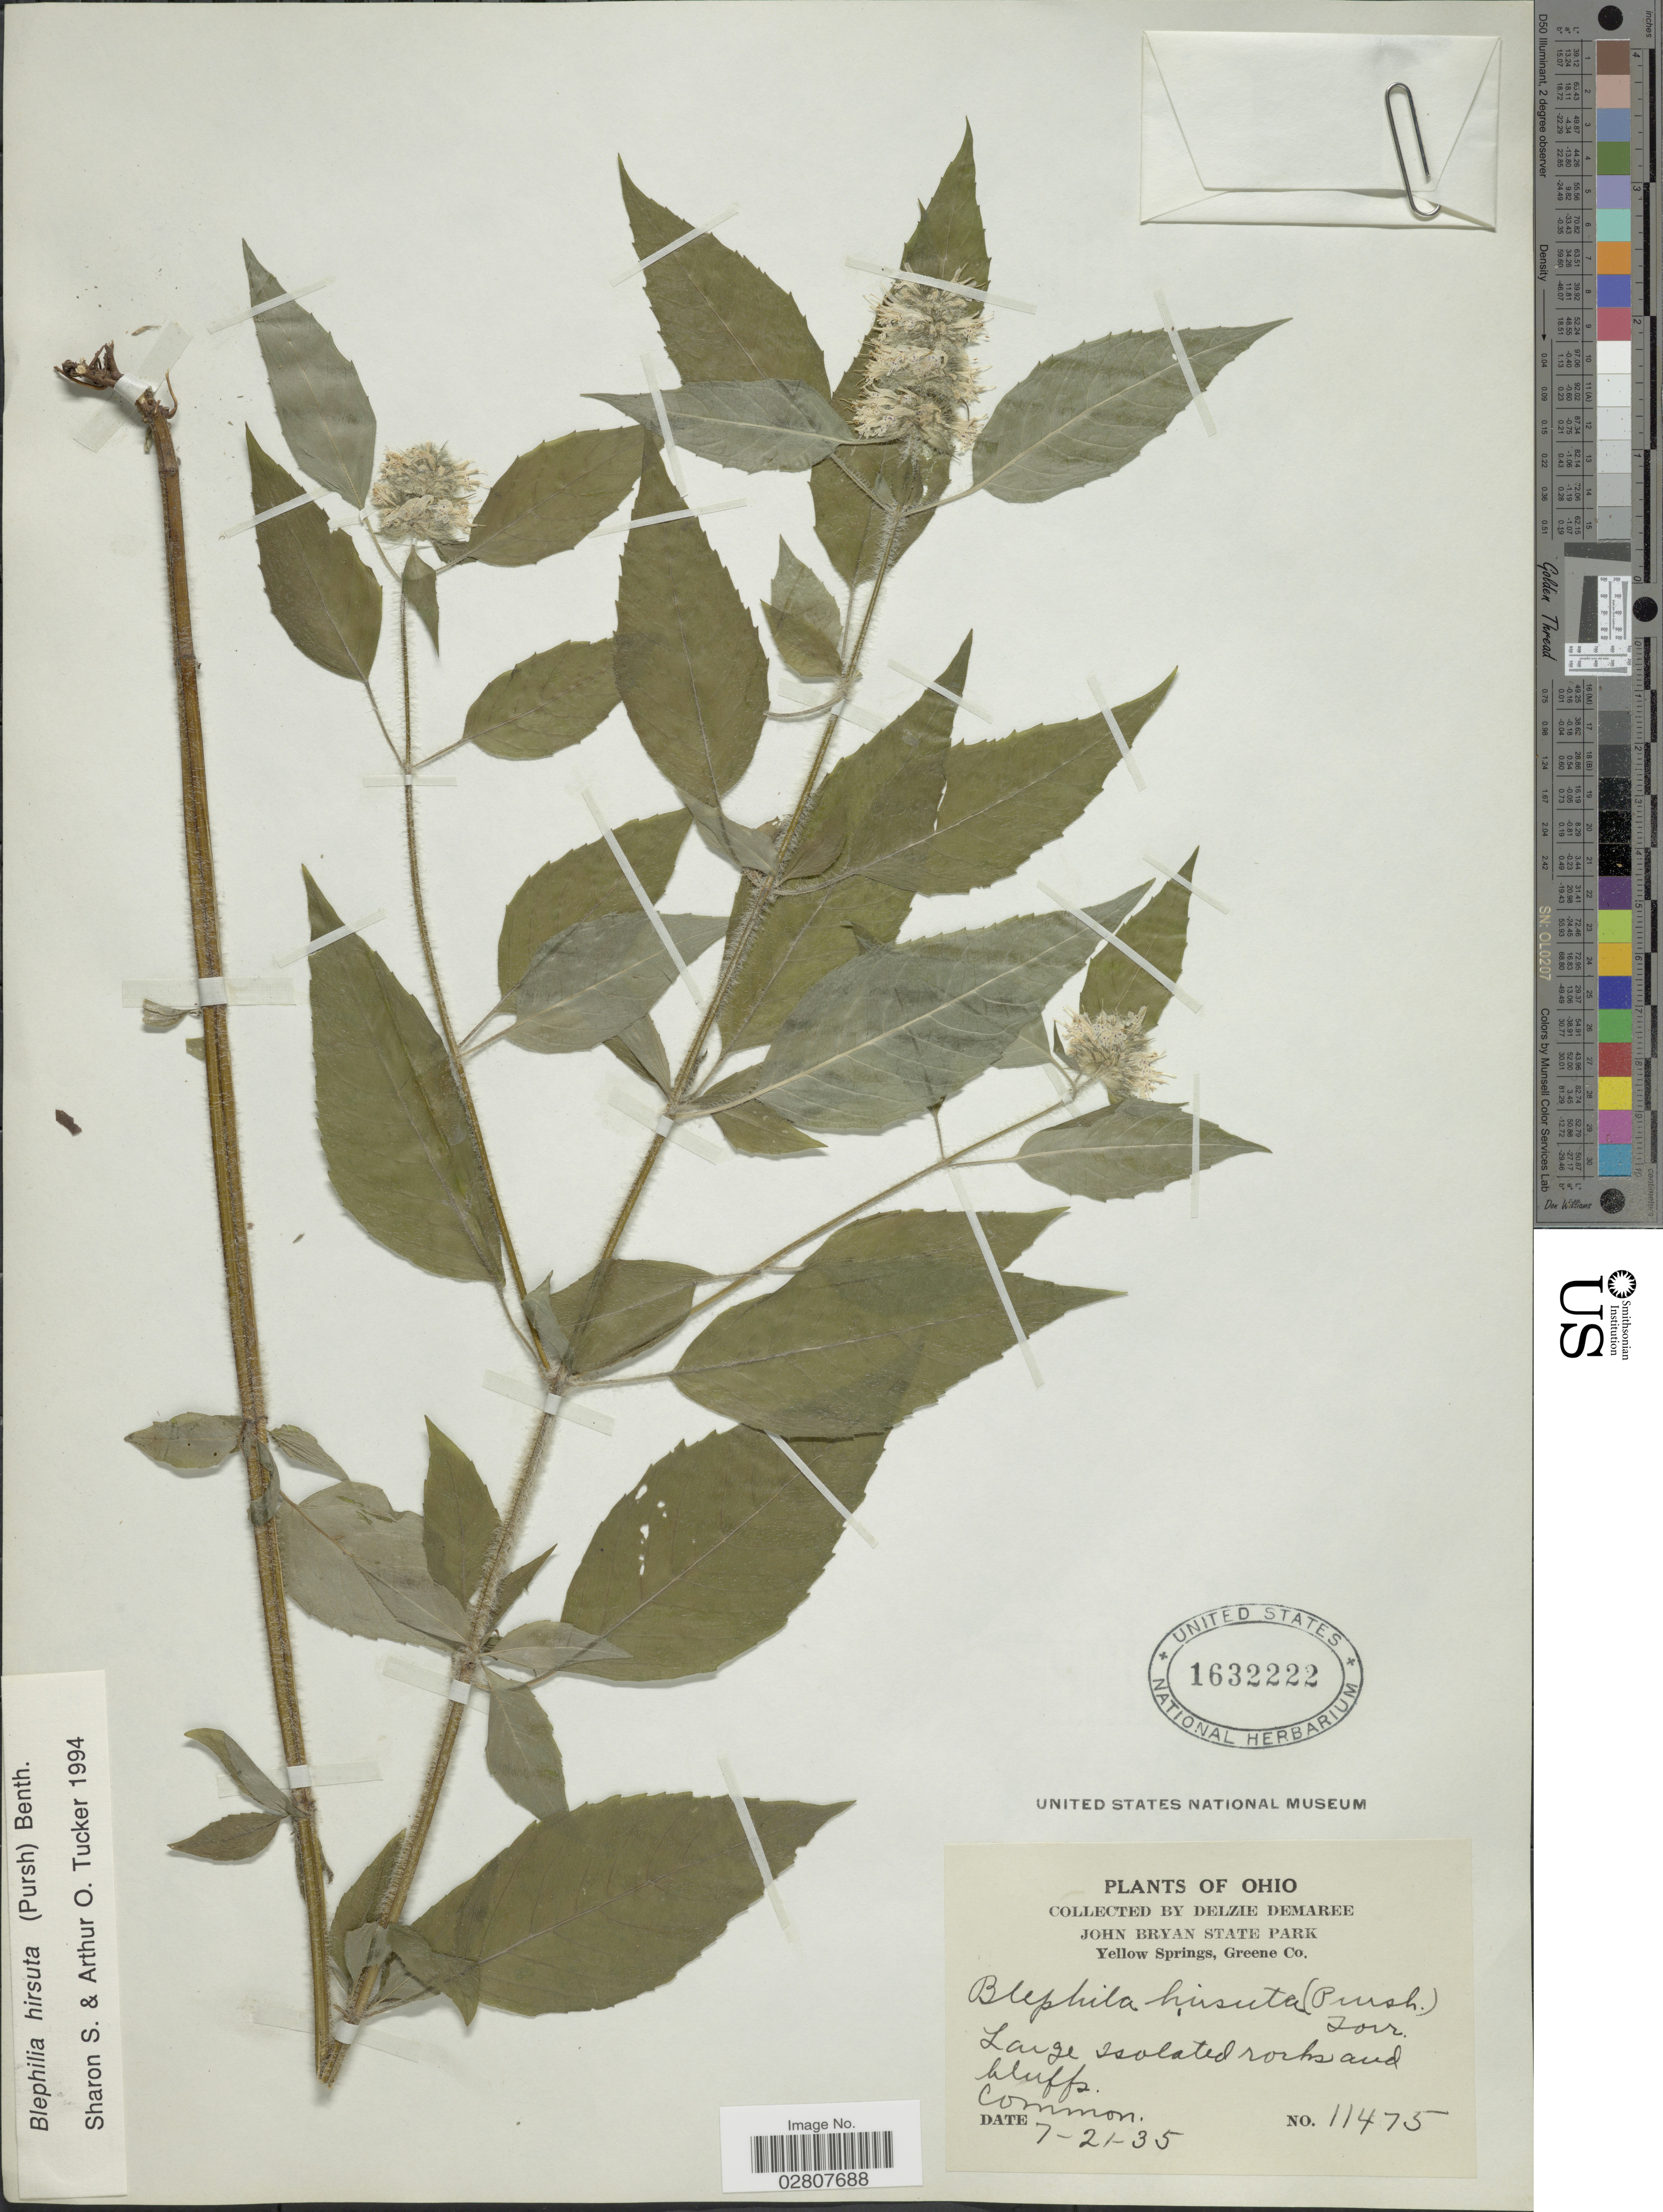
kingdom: Plantae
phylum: Tracheophyta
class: Magnoliopsida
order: Lamiales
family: Lamiaceae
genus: Blephilia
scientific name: Blephilia hirsuta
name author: (Pursh) Benth.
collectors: D. Demaree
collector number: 11475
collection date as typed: Transcribed d/m/y: 21/7/35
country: United States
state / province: Ohio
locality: John Bryan State Park. Yellow Springs, Greene Co.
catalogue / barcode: US 1632222